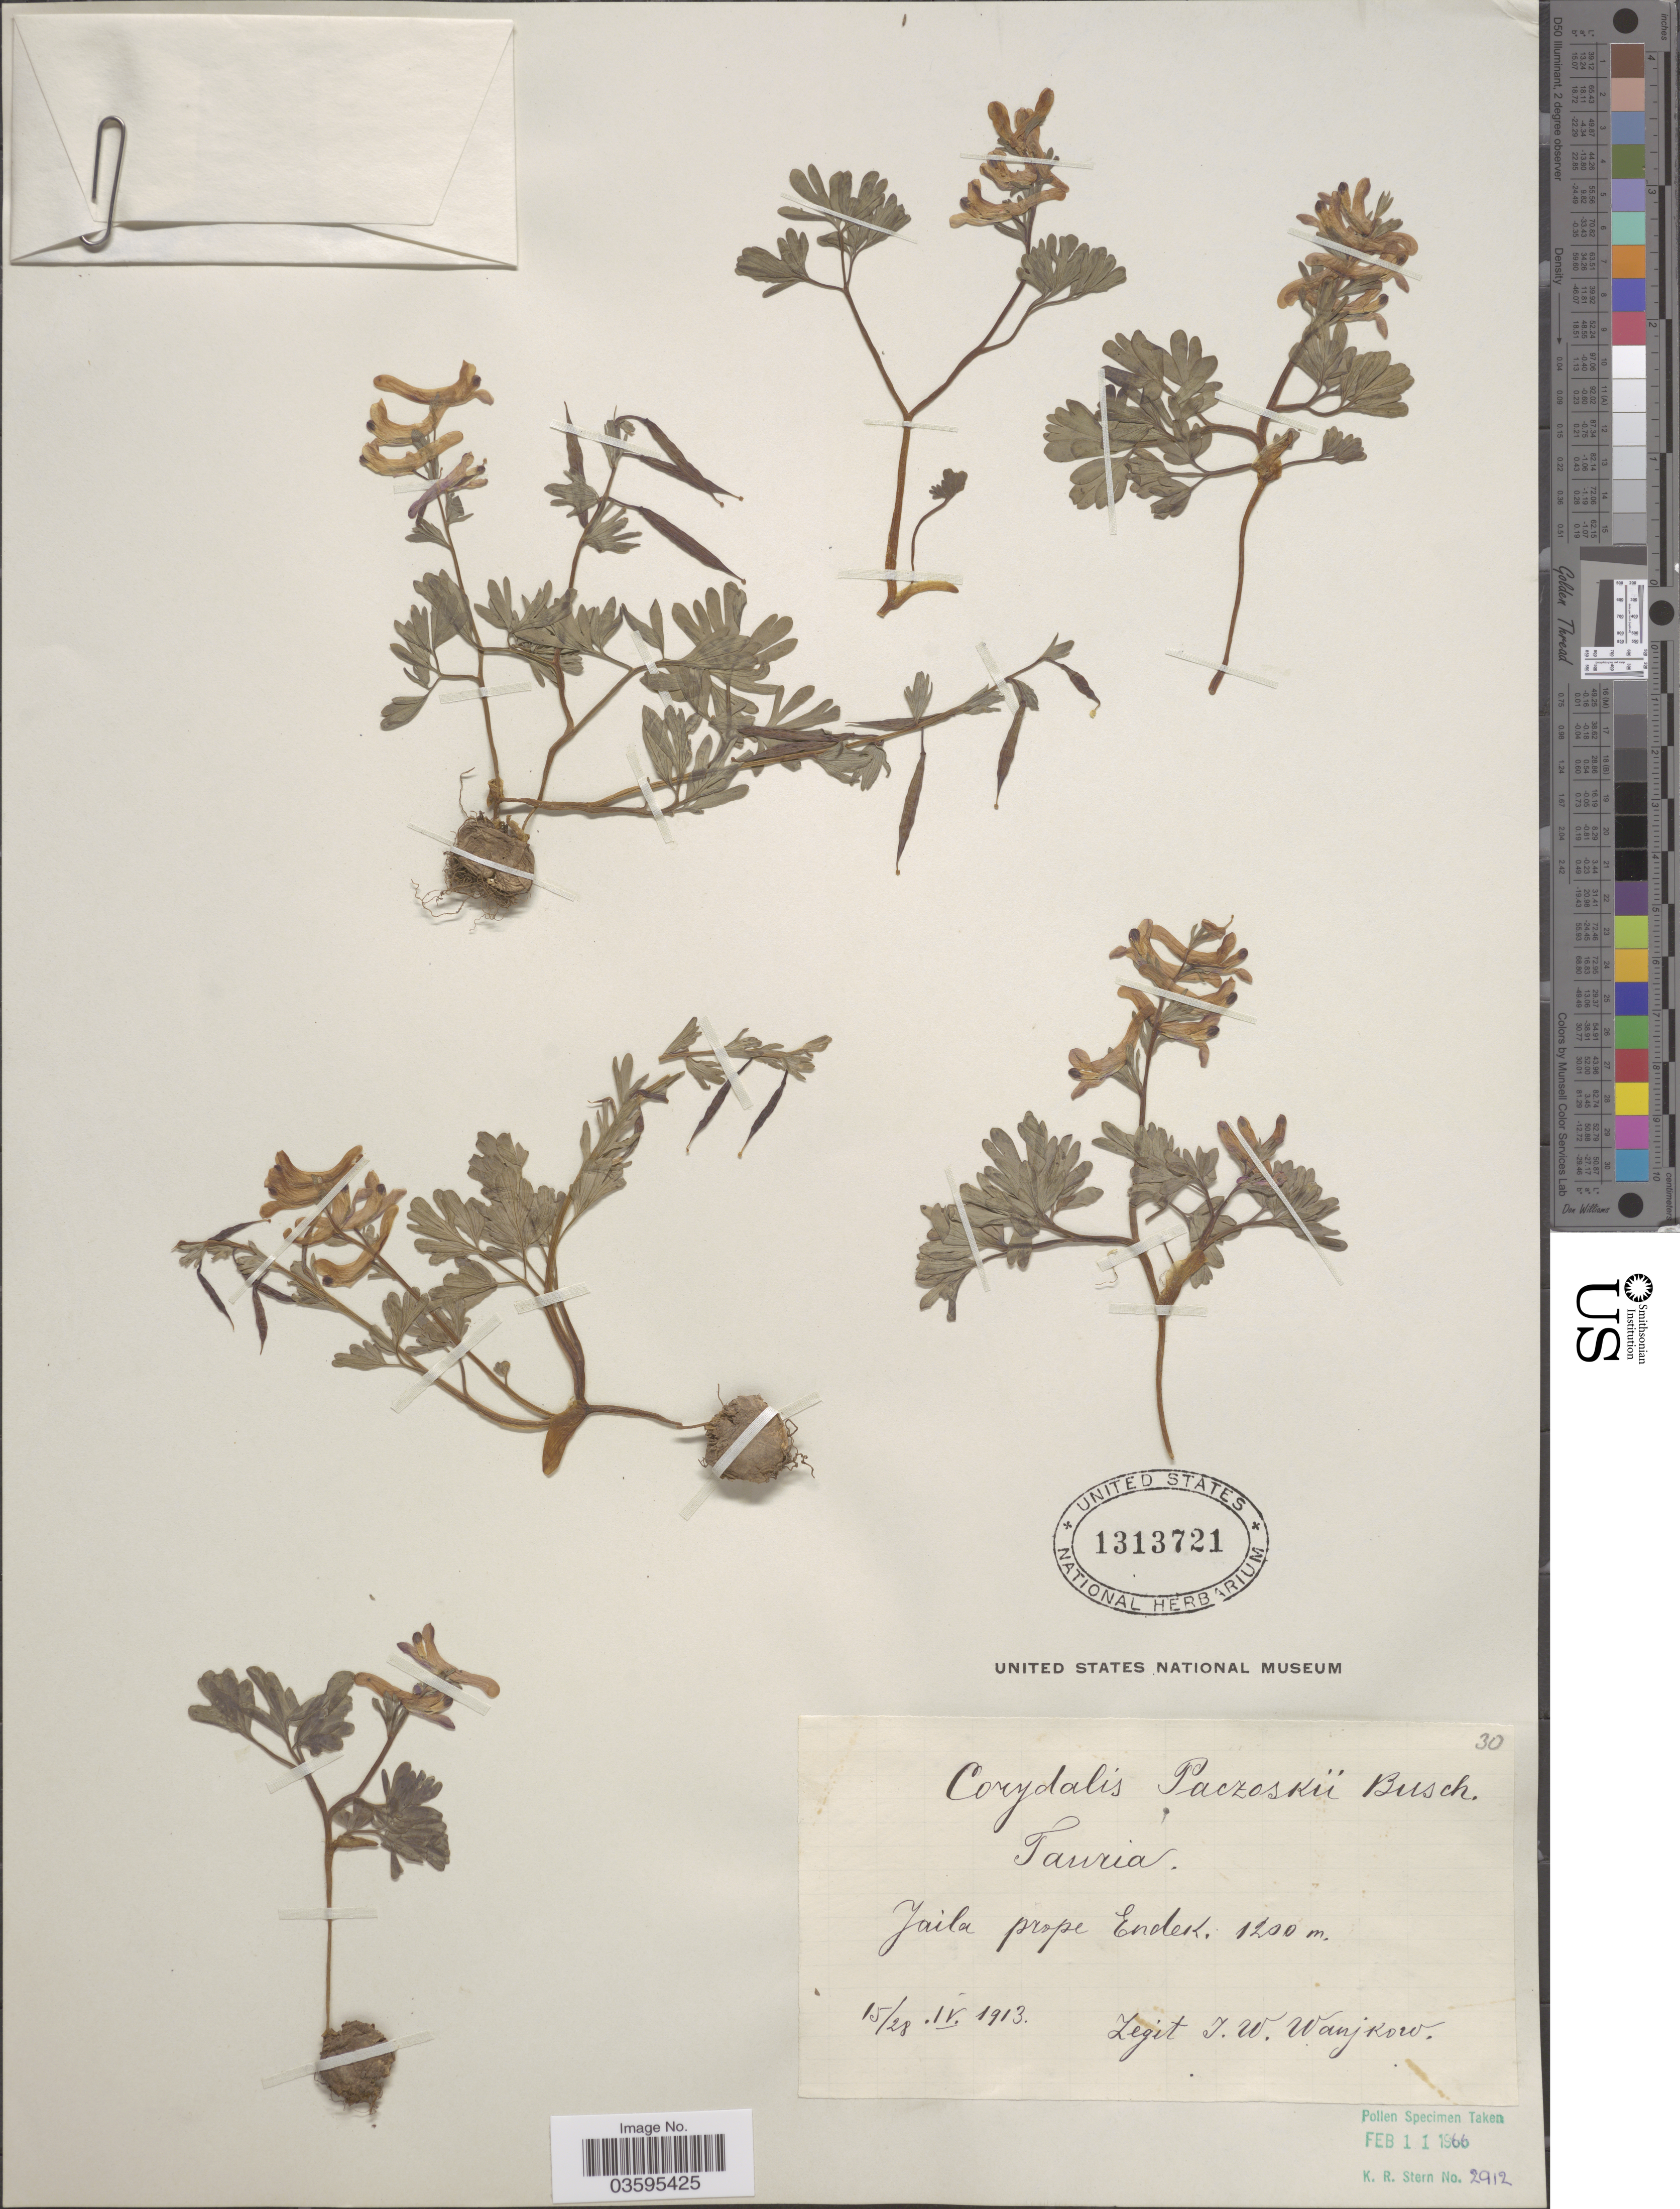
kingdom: Plantae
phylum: Tracheophyta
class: Magnoliopsida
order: Ranunculales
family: Papaveraceae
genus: Corydalis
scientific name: Corydalis paczoskii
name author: N. Busch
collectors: T. Wanjkow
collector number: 30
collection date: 1913-04-15/1913-04-28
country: Ukraine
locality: Tauria. Yaila prope Endek.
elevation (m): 1200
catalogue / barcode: US 1313721